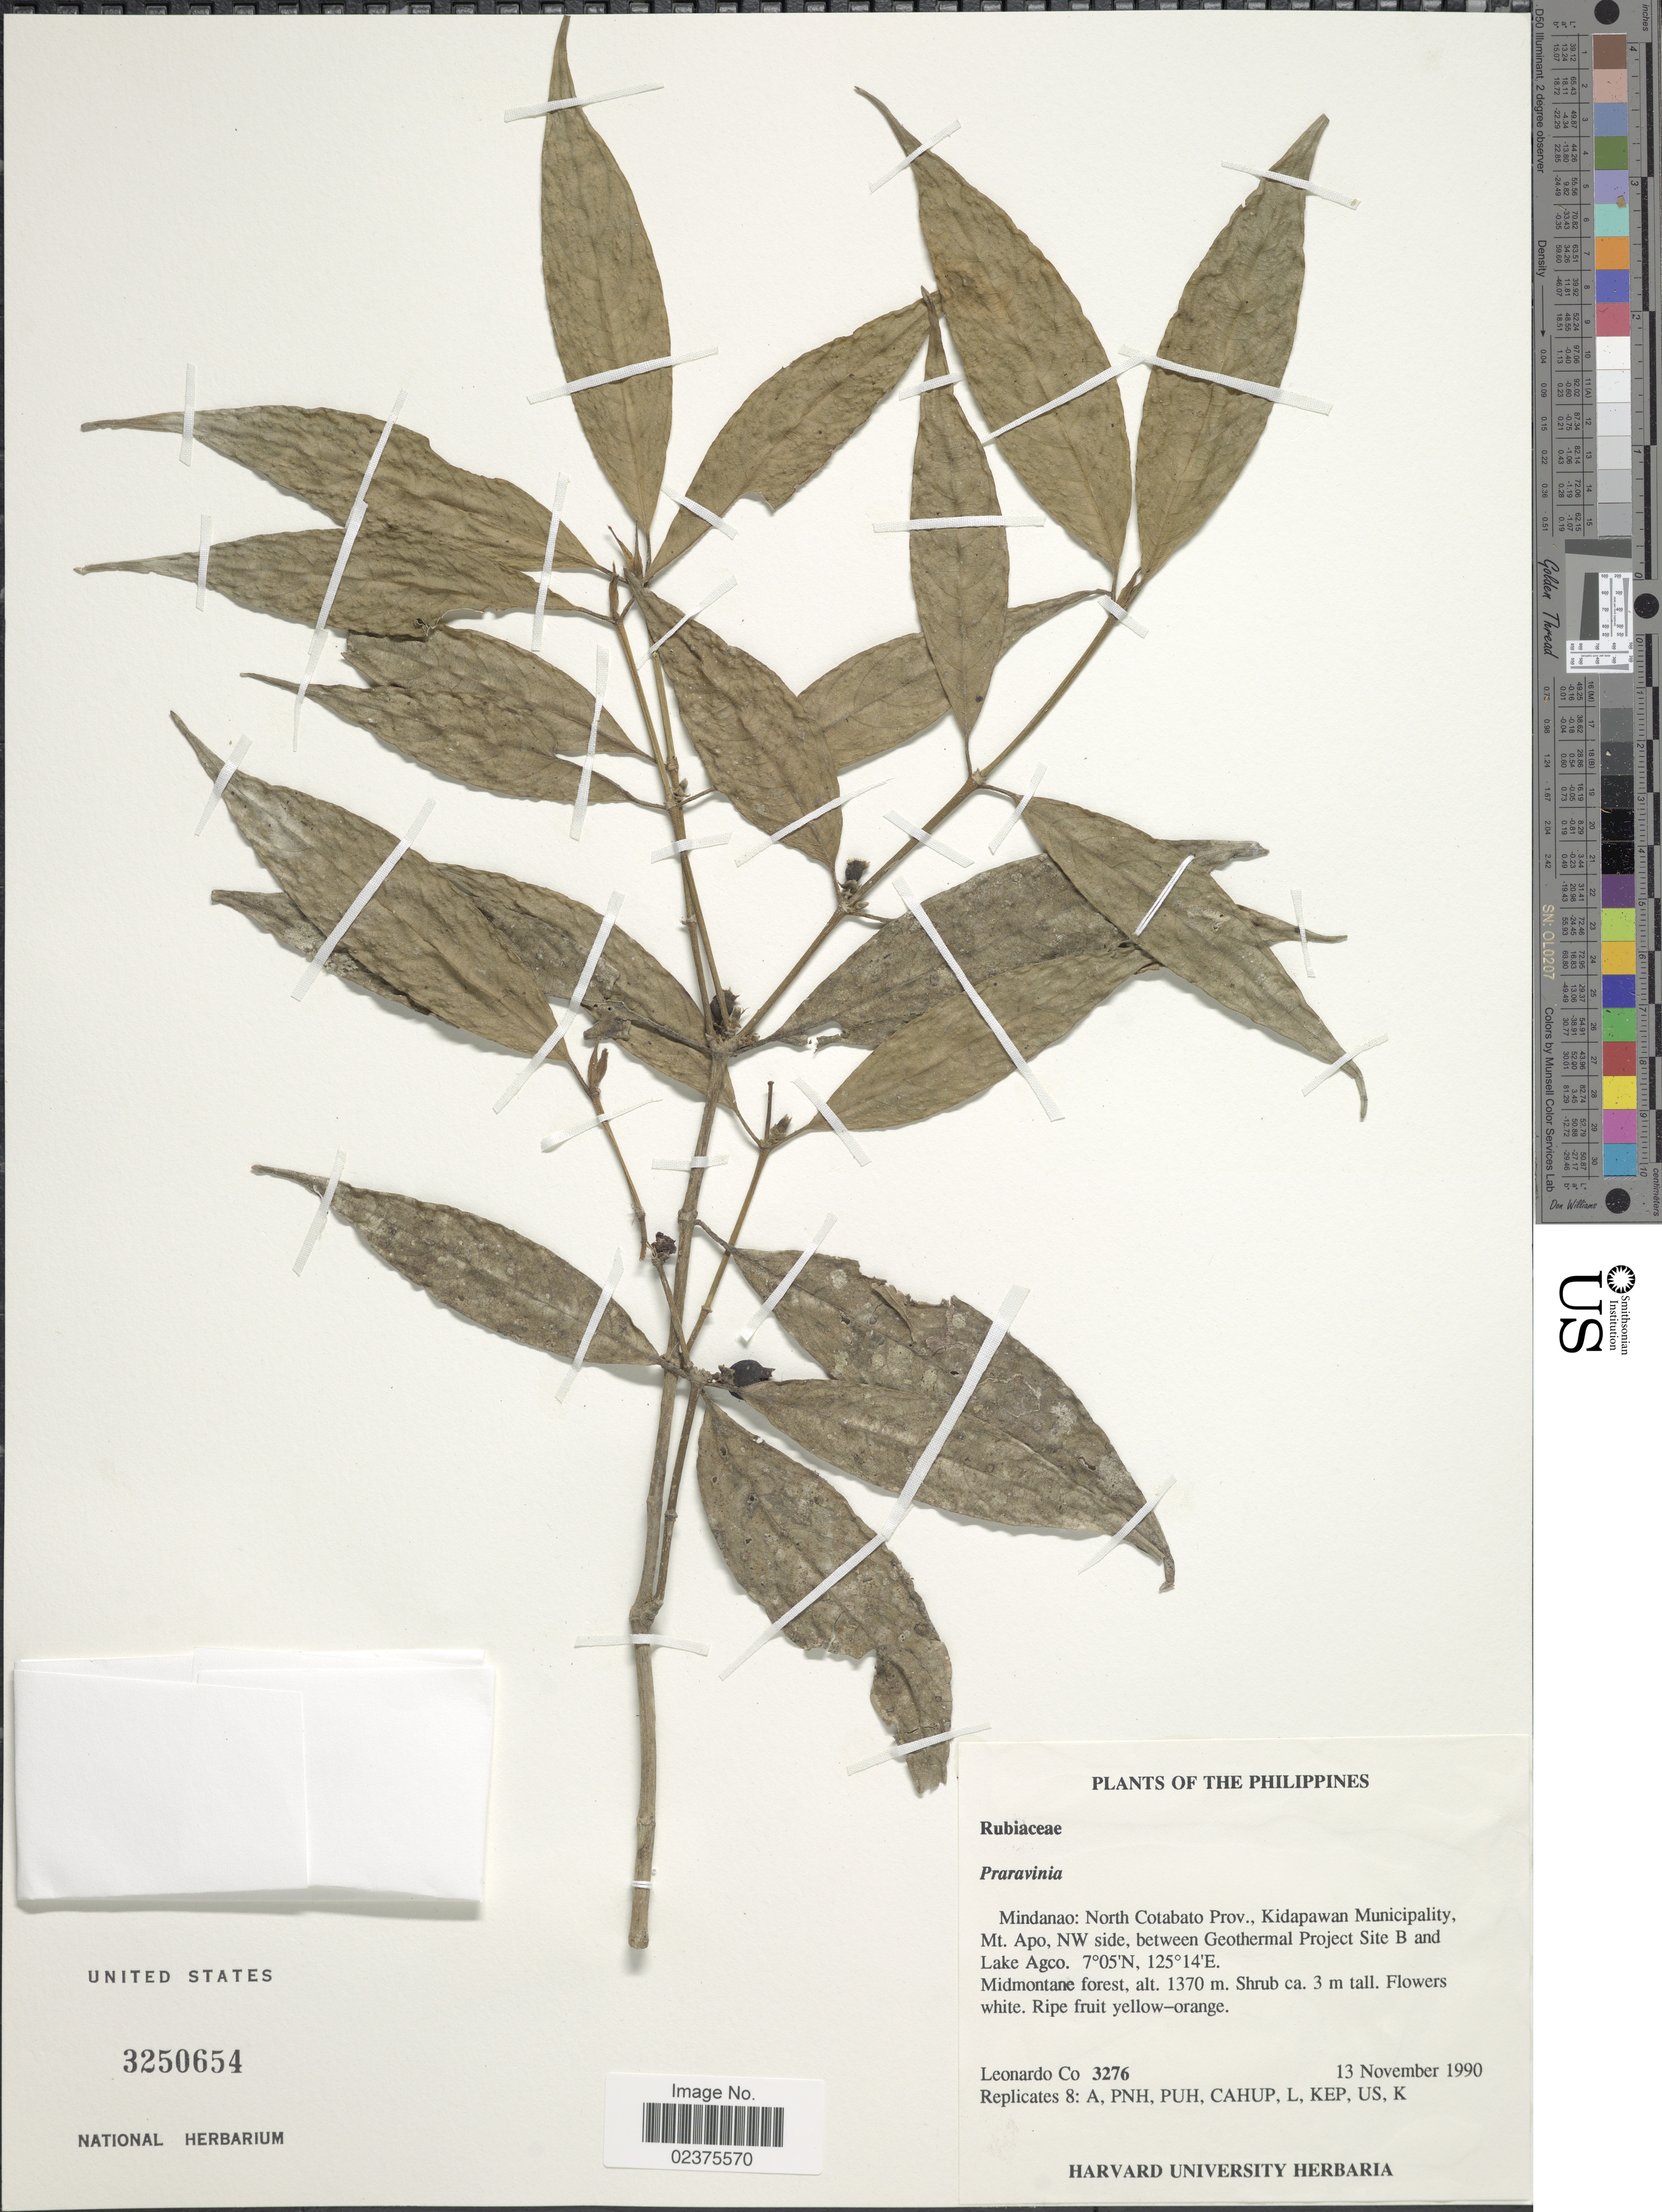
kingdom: Plantae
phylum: Tracheophyta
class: Magnoliopsida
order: Gentianales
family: Rubiaceae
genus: Praravinia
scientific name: Praravinia sp.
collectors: L. Co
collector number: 3276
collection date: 1990-11-13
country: Philippines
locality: Mindanao: North Cotabato Prov., Kidapawan Municipality, Mt Apo, NW side, between Geothermal Project Site B and Lake Agco, Midmontane forest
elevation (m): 1370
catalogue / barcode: US 3250654